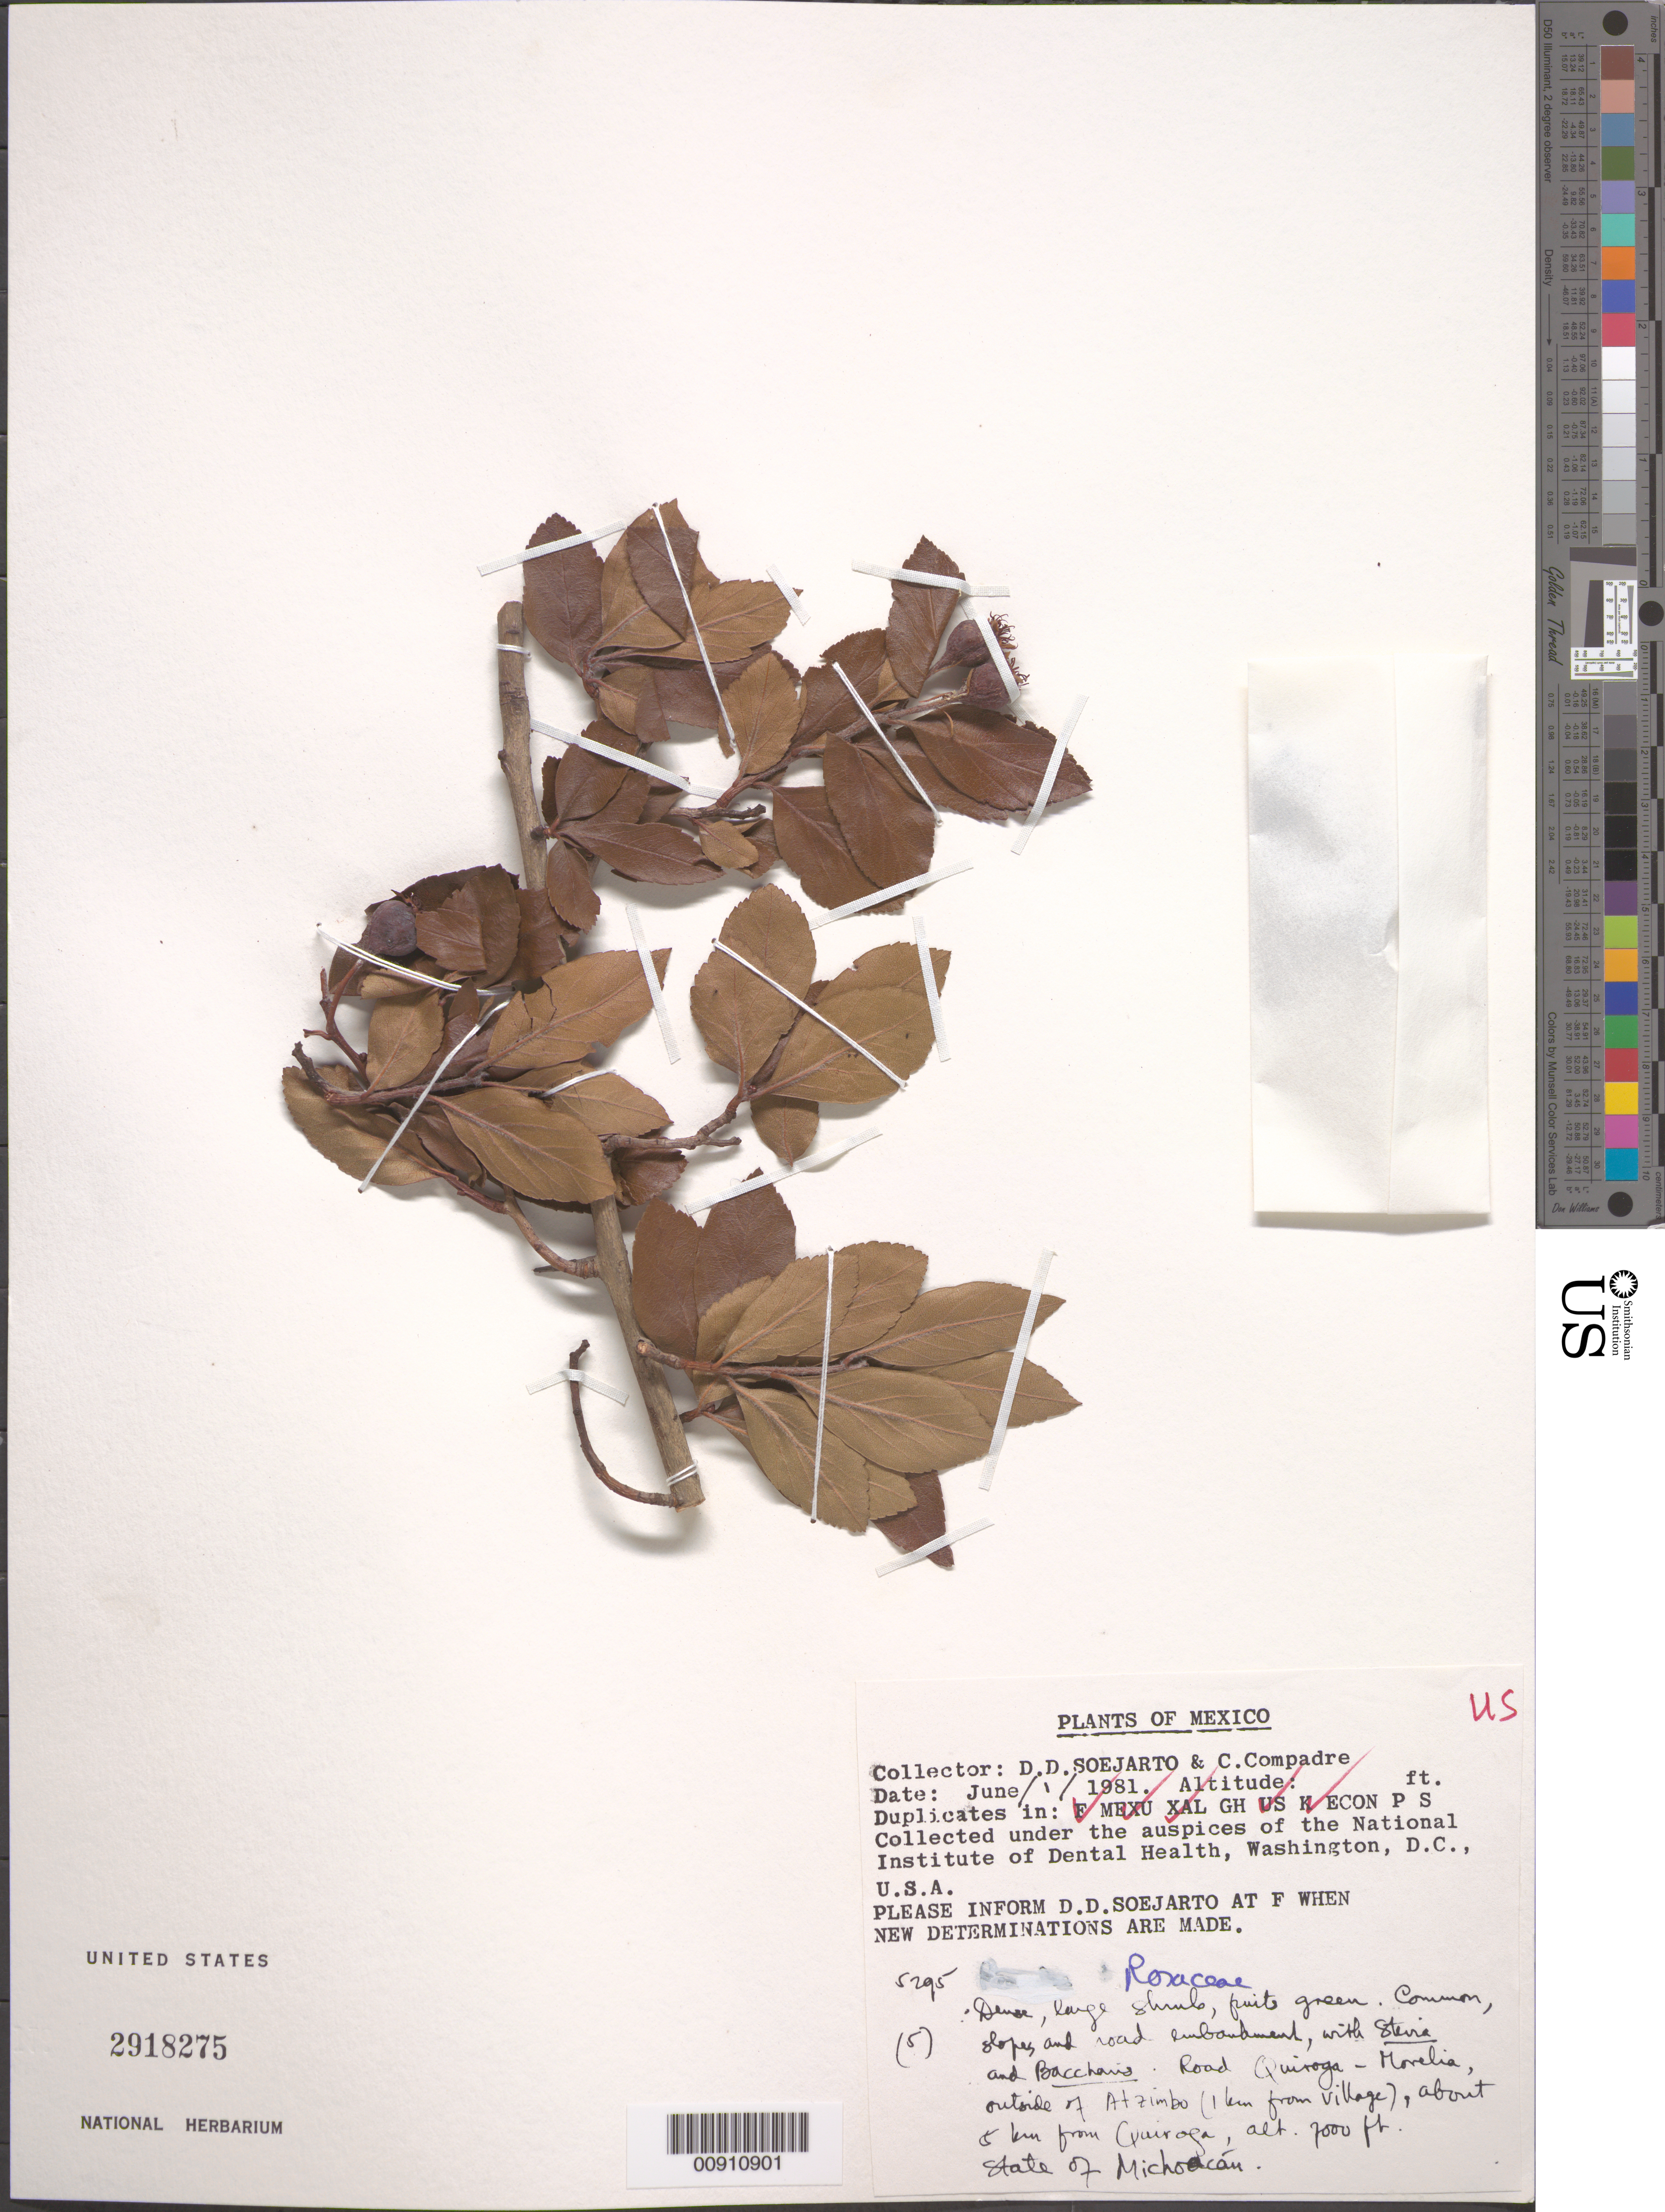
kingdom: Plantae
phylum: Tracheophyta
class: Magnoliopsida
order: Rosales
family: Rosaceae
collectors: D. D. Soejarto & C. Compadre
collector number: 5295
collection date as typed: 01 Jun 1981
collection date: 1981-06-01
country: Mexico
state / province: Michoacán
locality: Road Quiroga - Morelia, outside of Atzimbo (1 km from village), about 8 km from Quiroga, State of Michoacán.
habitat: Slopes and road embankment, with Stevia and Baccharis.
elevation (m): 2134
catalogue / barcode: US 2918275